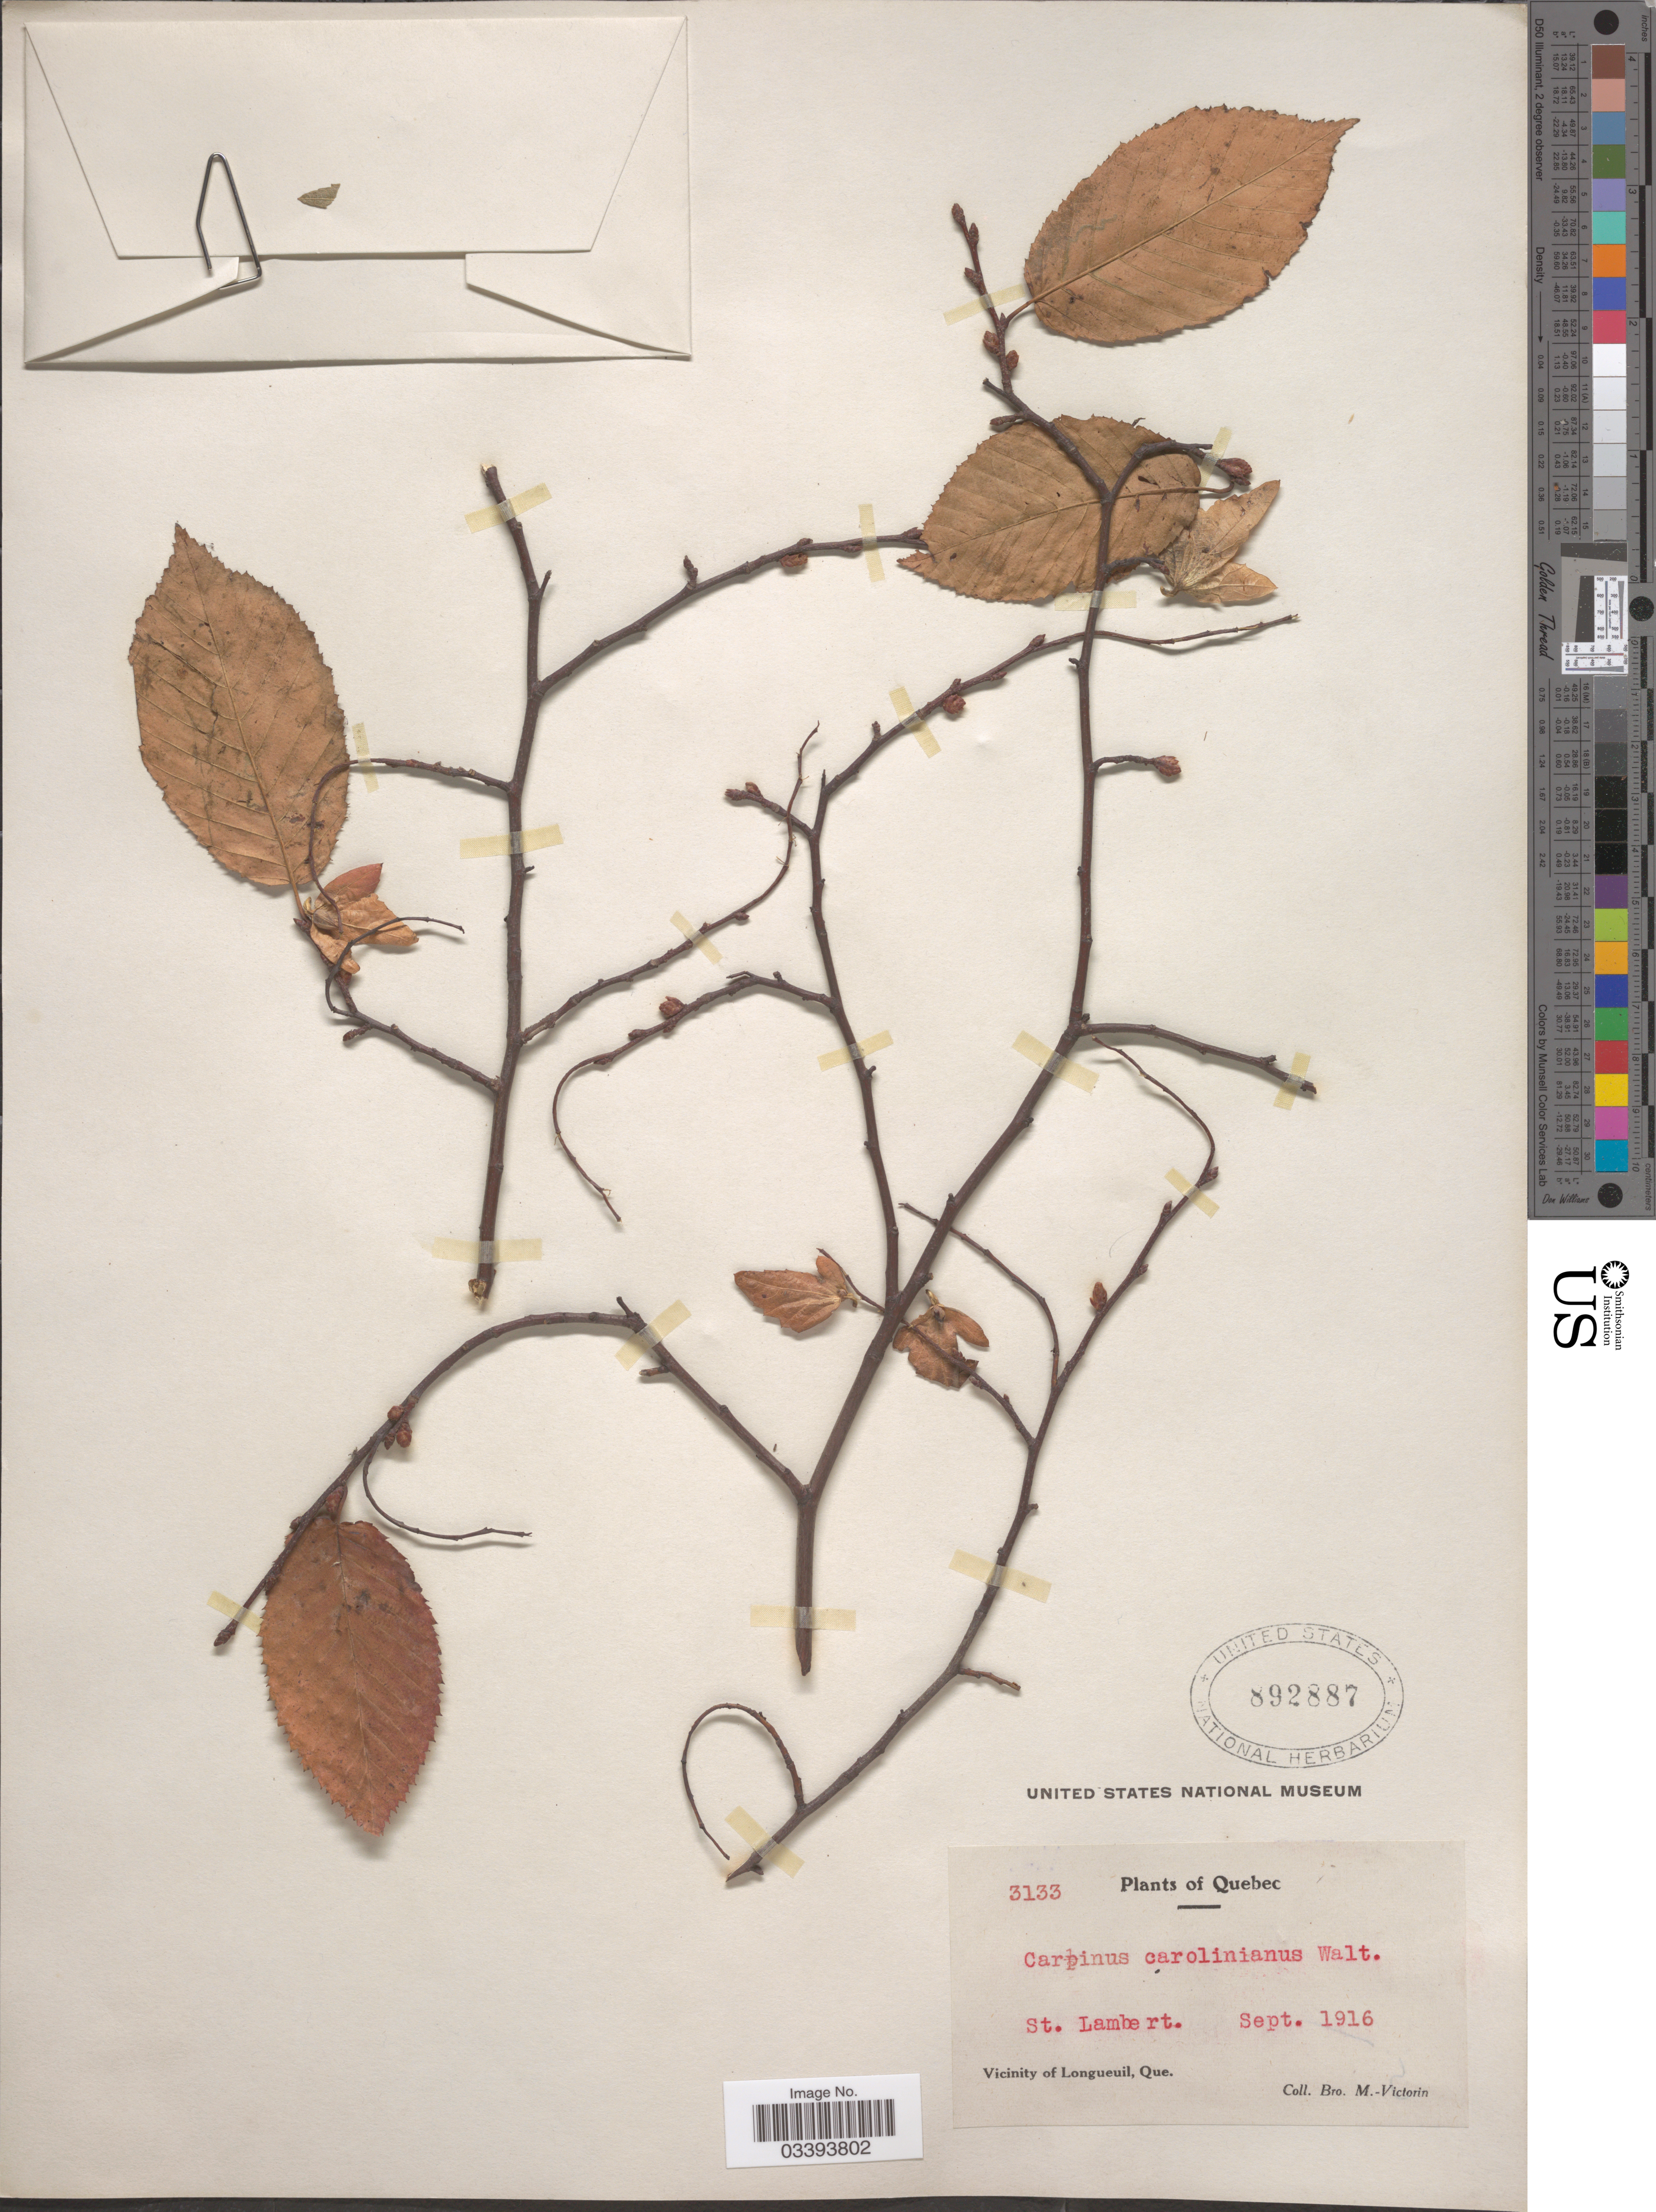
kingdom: Plantae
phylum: Tracheophyta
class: Magnoliopsida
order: Fagales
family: Betulaceae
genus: Carpinus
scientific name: Carpinus caroliniana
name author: Walter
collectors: Fr. Marie-Victorin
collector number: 3133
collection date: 1916-09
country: Canada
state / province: Quebec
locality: St. Lambert. Vicinity of Longueuil.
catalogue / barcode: US 892887